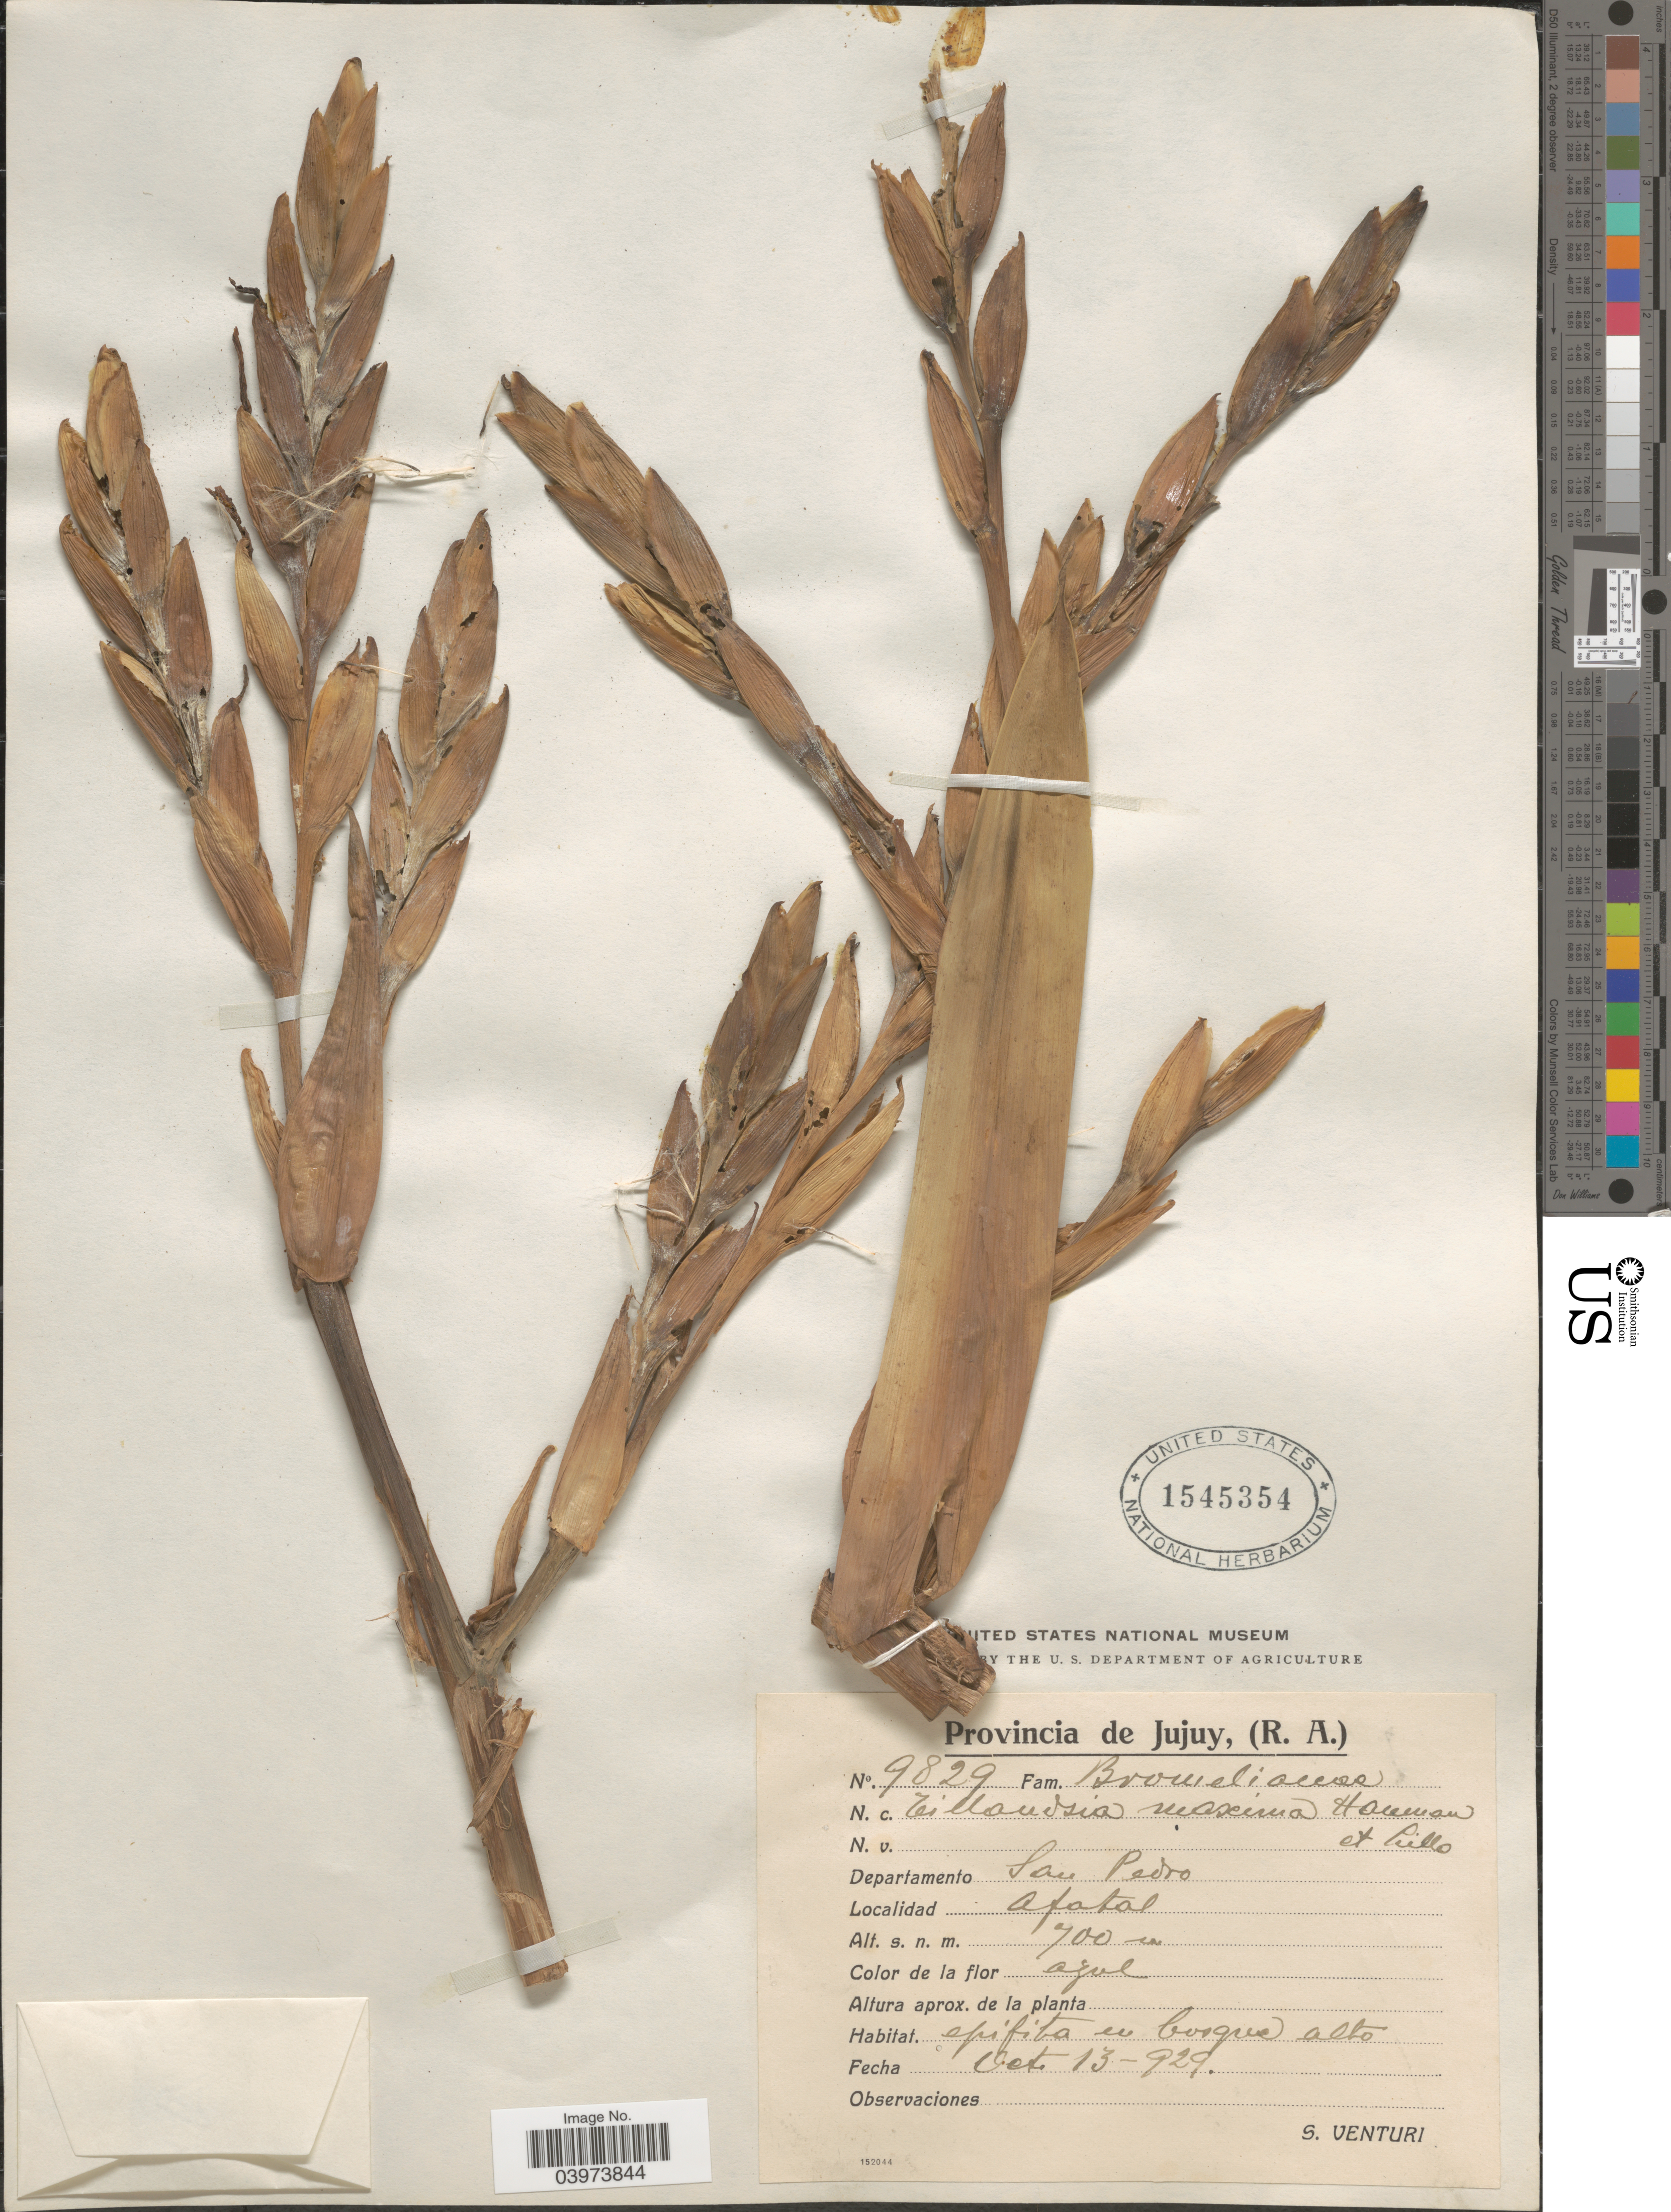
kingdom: Plantae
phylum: Tracheophyta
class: Liliopsida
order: Poales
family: Bromeliaceae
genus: Tillandsia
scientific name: Tillandsia maxima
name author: Lillo & Hauman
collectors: S. Venturi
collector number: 9829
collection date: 1929-10-13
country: Argentina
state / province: Jujuy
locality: Departamento San Pedro. Afatal.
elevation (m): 700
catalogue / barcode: US 1545354